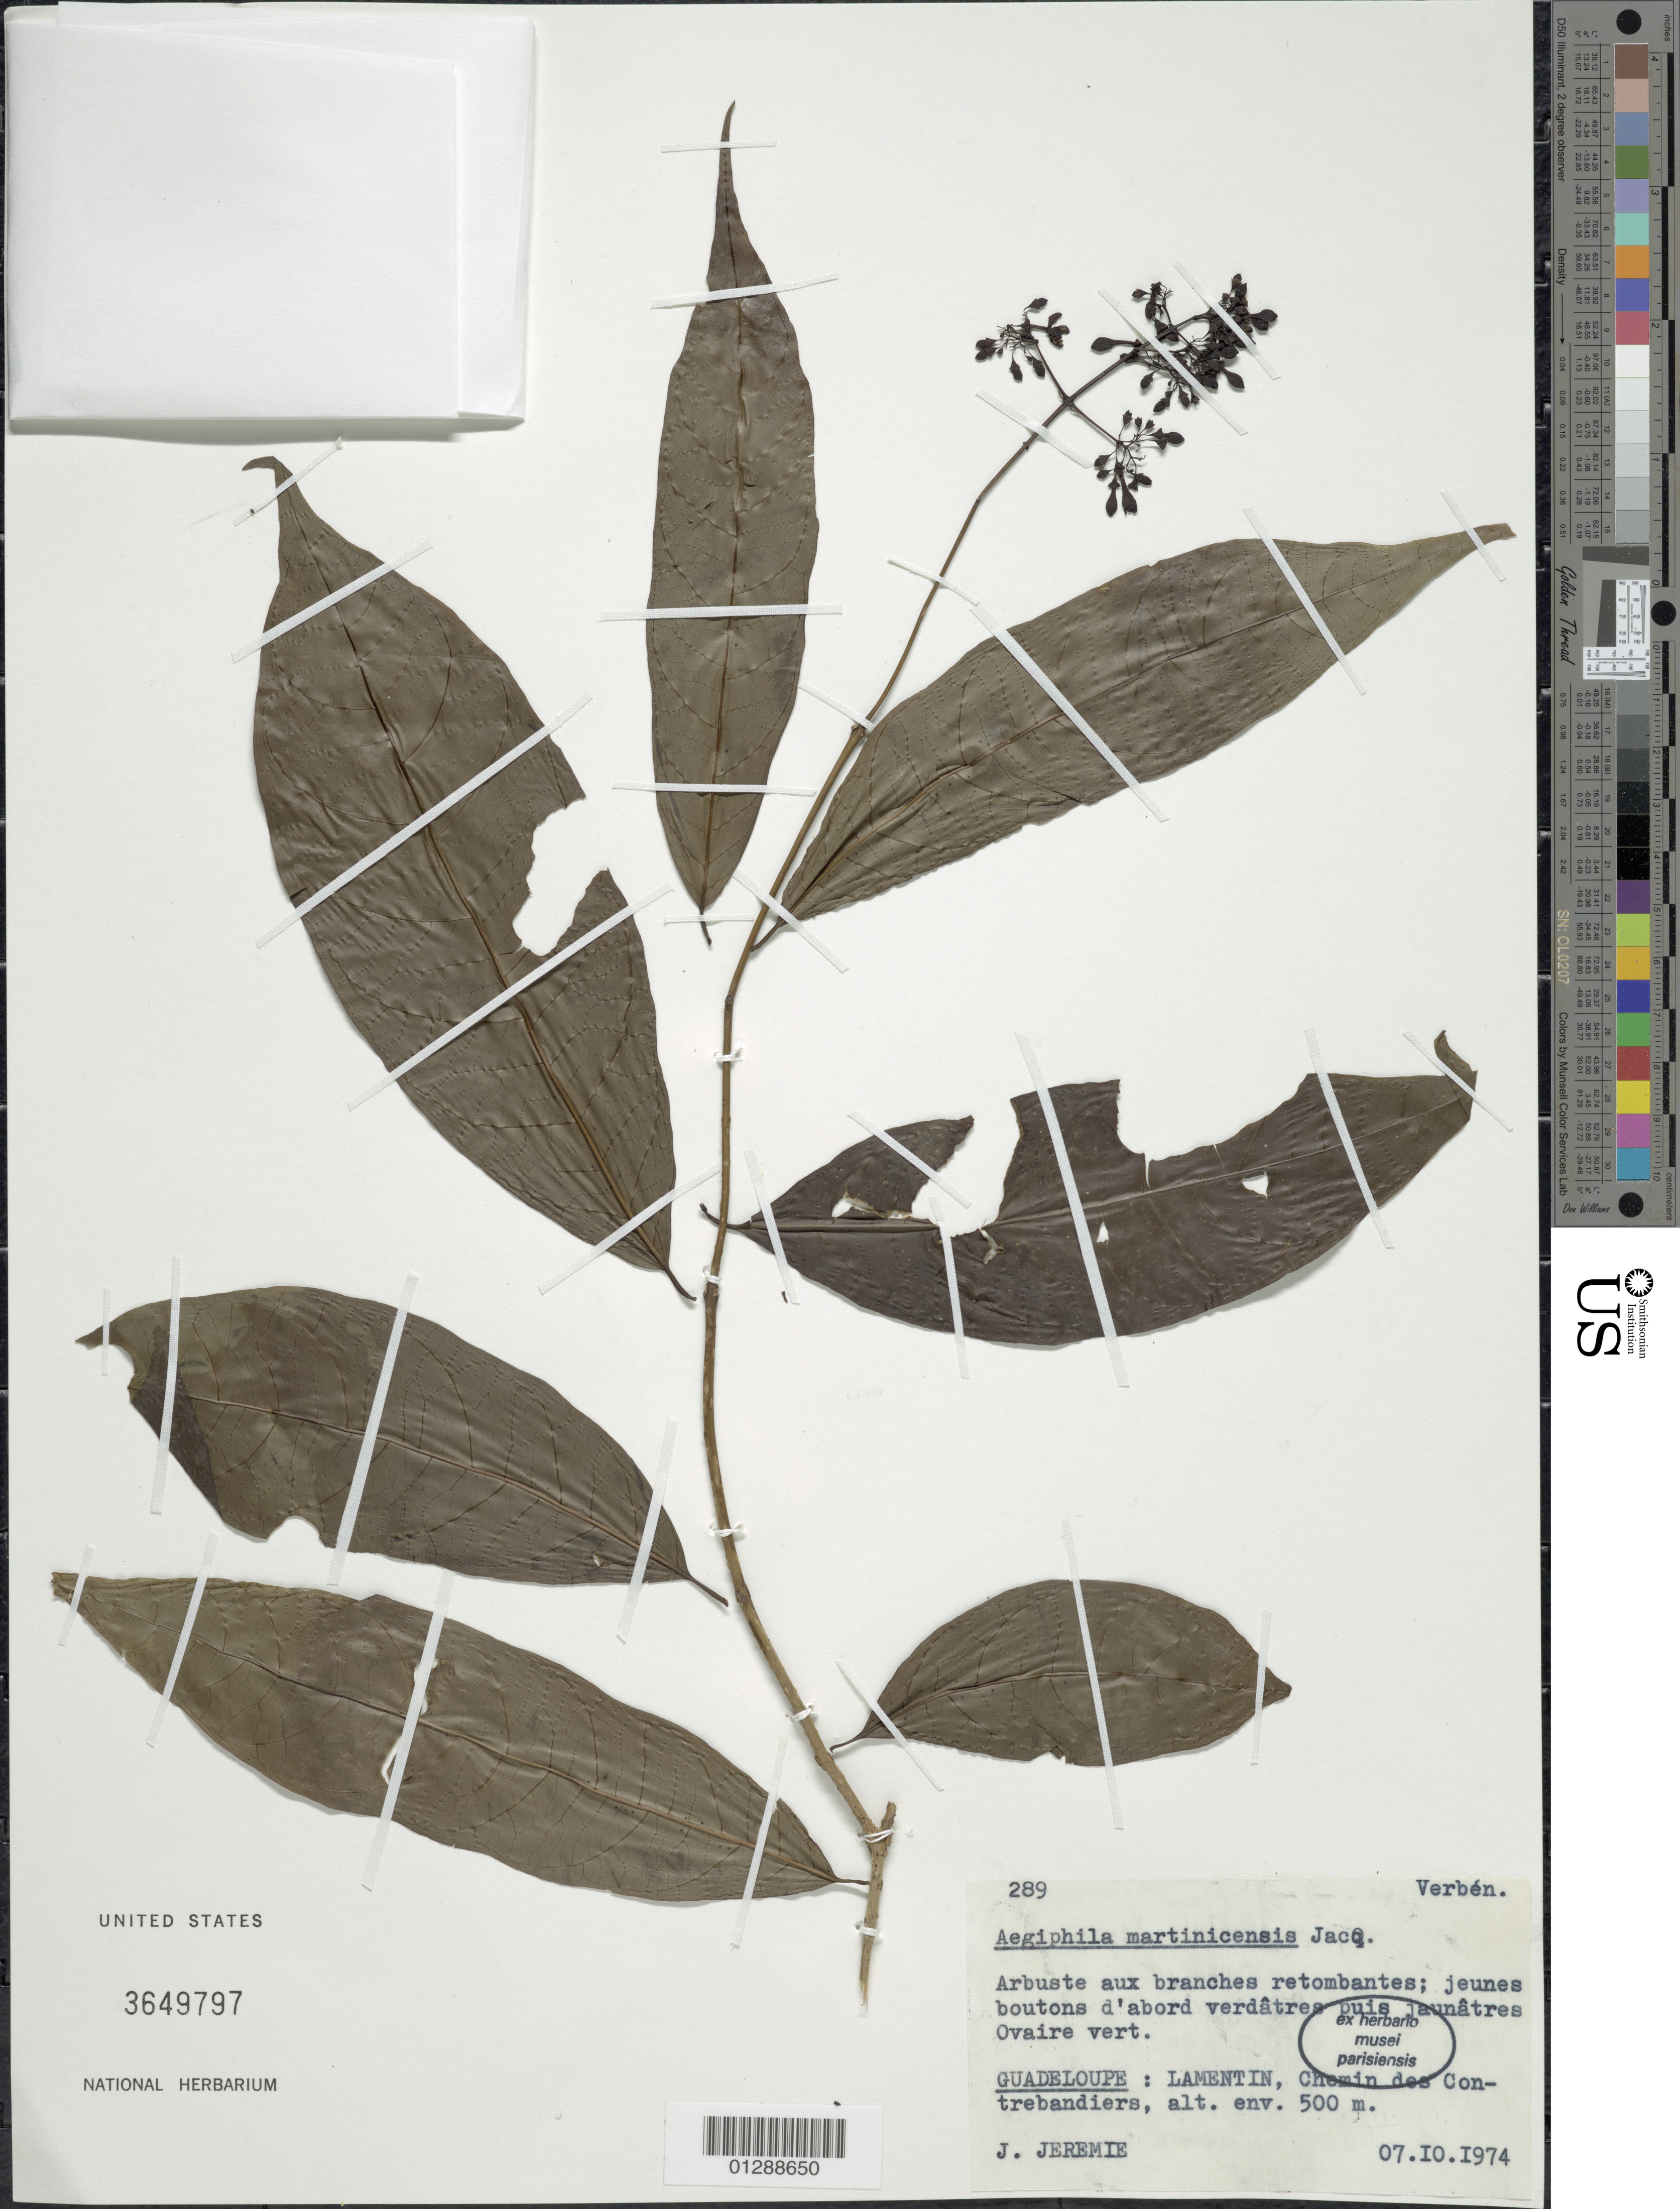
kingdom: Plantae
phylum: Tracheophyta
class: Magnoliopsida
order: Lamiales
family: Lamiaceae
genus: Aegiphila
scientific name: Aegiphila martinicensis var. martinicensis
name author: Jacq.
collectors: J. Jérémie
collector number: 289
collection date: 1974-10-07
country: Guadeloupe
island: Basse-Terre I.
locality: Lamentin, Chemin des Contrebandiers.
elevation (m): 500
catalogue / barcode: US 3649797